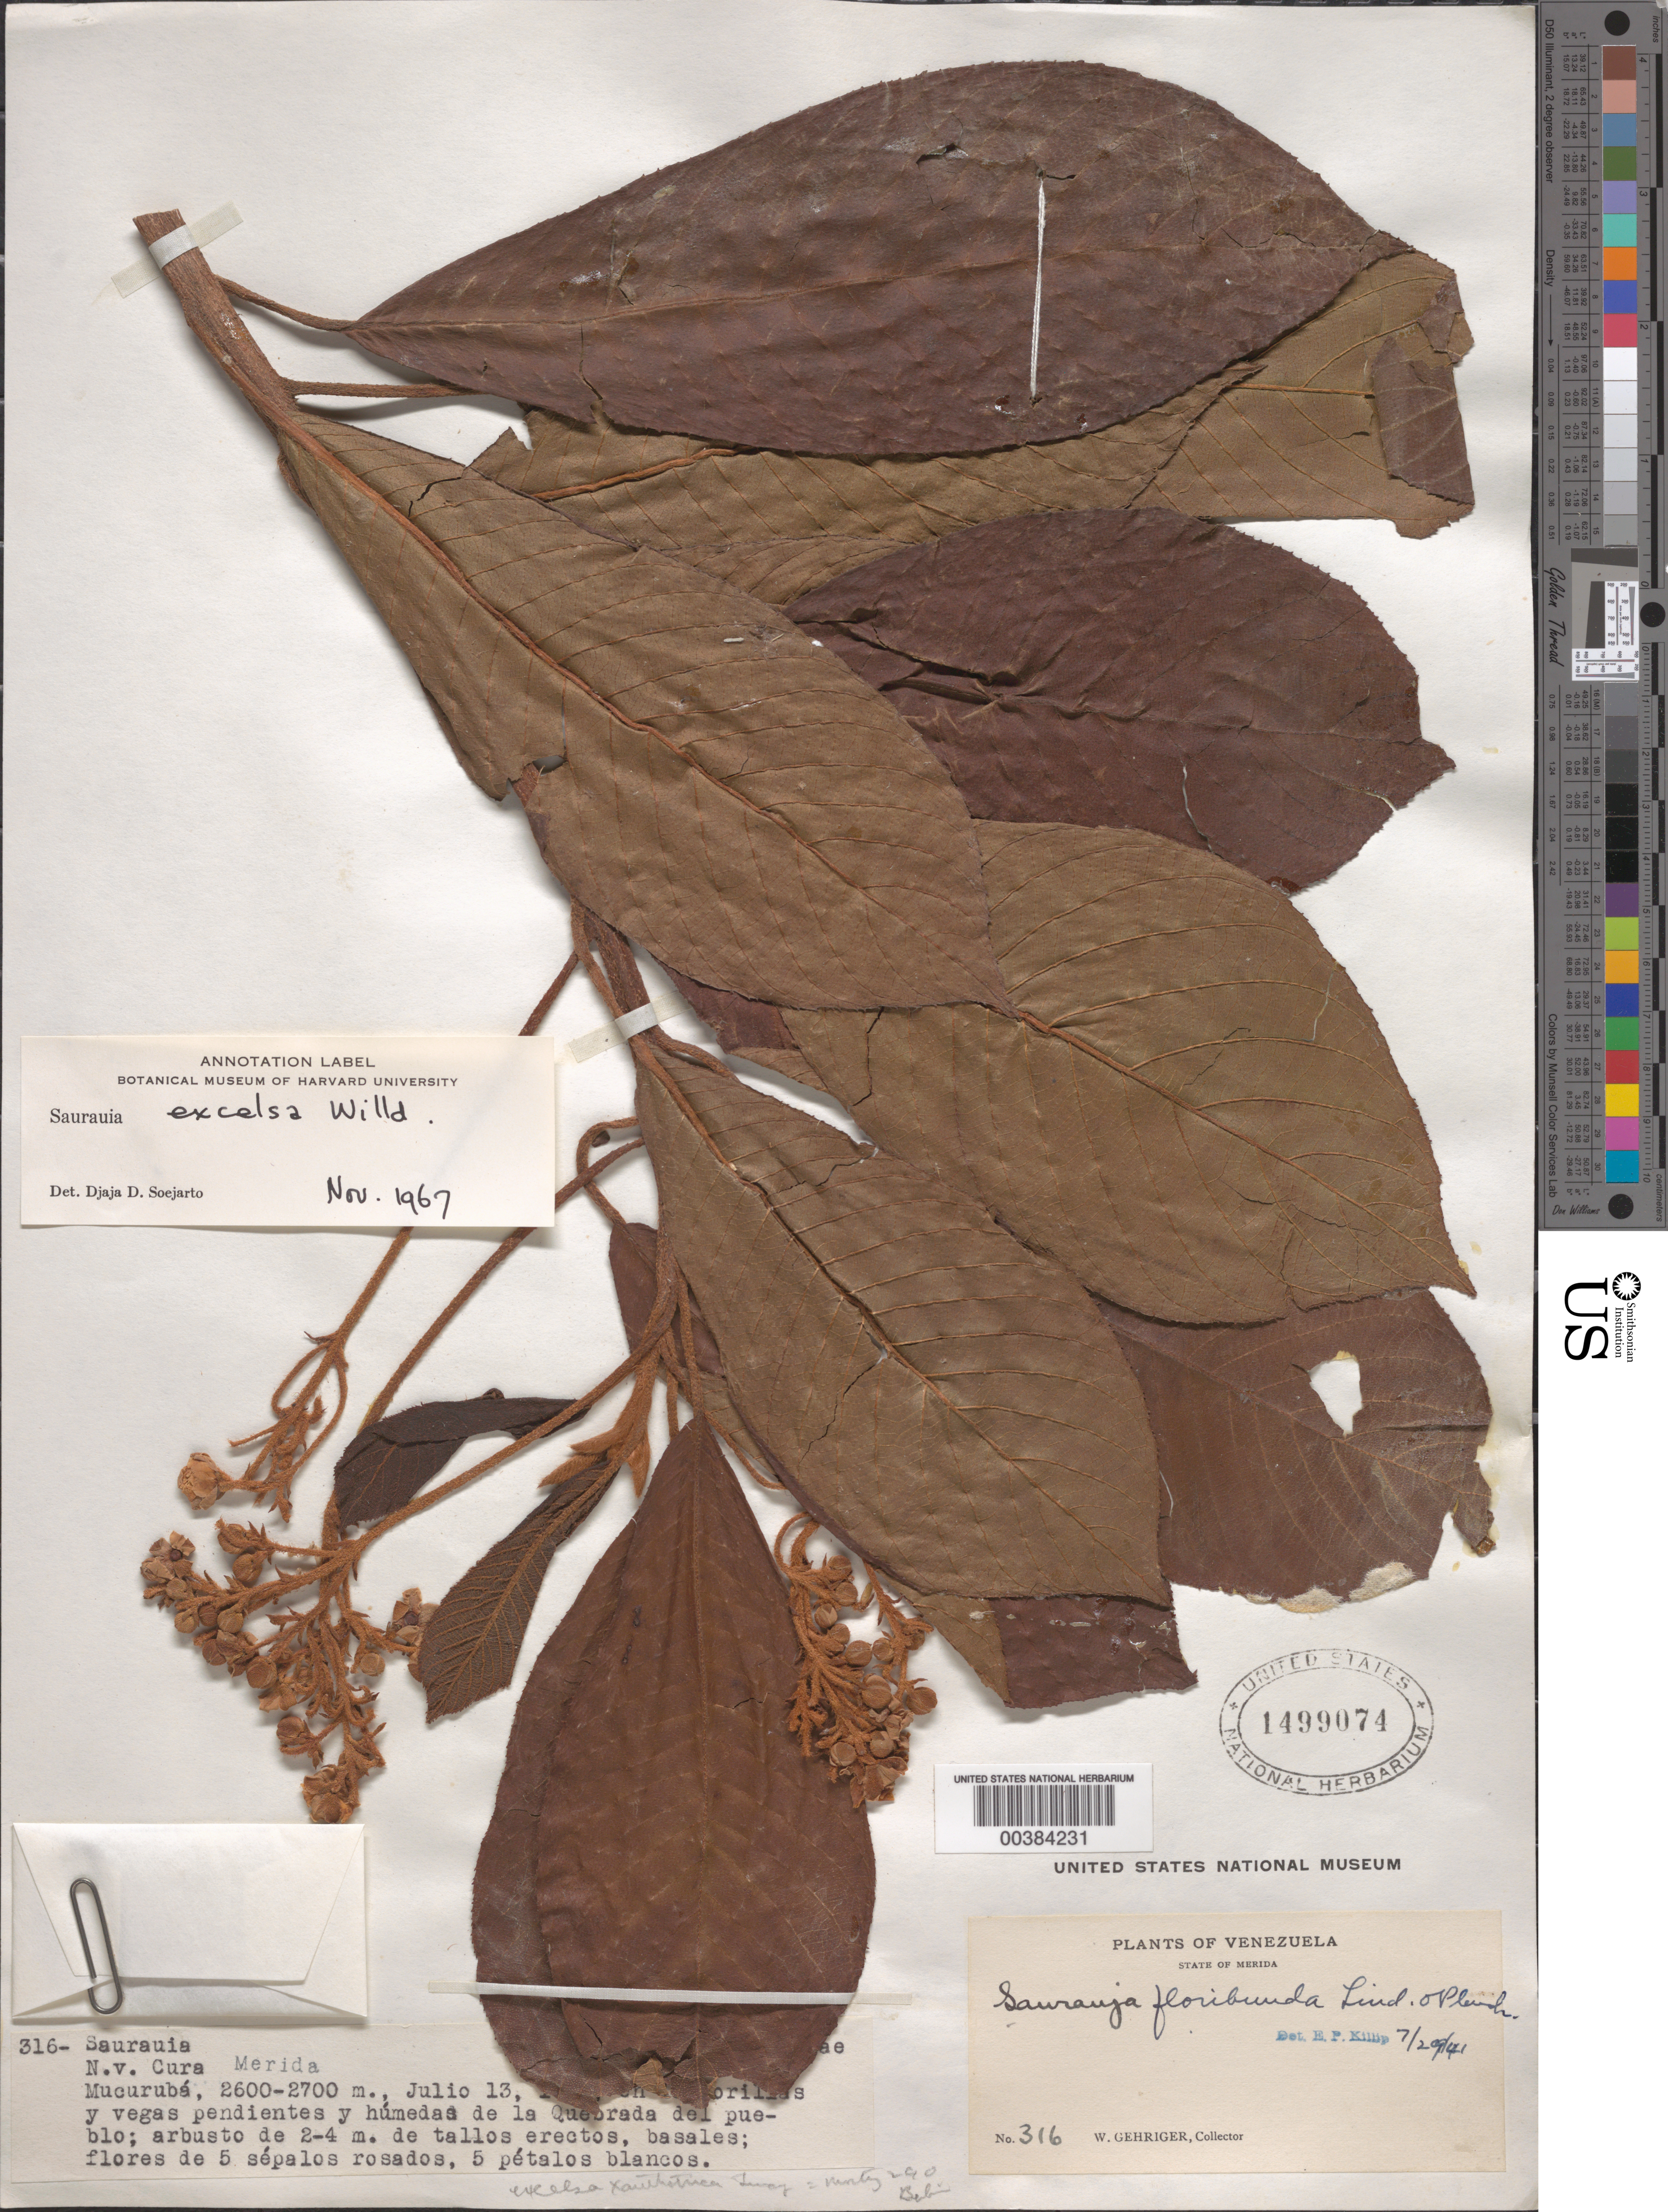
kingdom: Plantae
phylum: Tracheophyta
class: Magnoliopsida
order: Ericales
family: Actinidiaceae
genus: Saurauia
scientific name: Saurauia excelsa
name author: Willd.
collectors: W. Gehriger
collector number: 316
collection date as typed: Julio 13,!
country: Venezuela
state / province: Mérida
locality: Mucurubá. [illegible text] [illegible text]ori[illegible text]s y vegas pendientes y húmedas de la Quebradadel pueblo.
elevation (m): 2600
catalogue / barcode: US 1499074